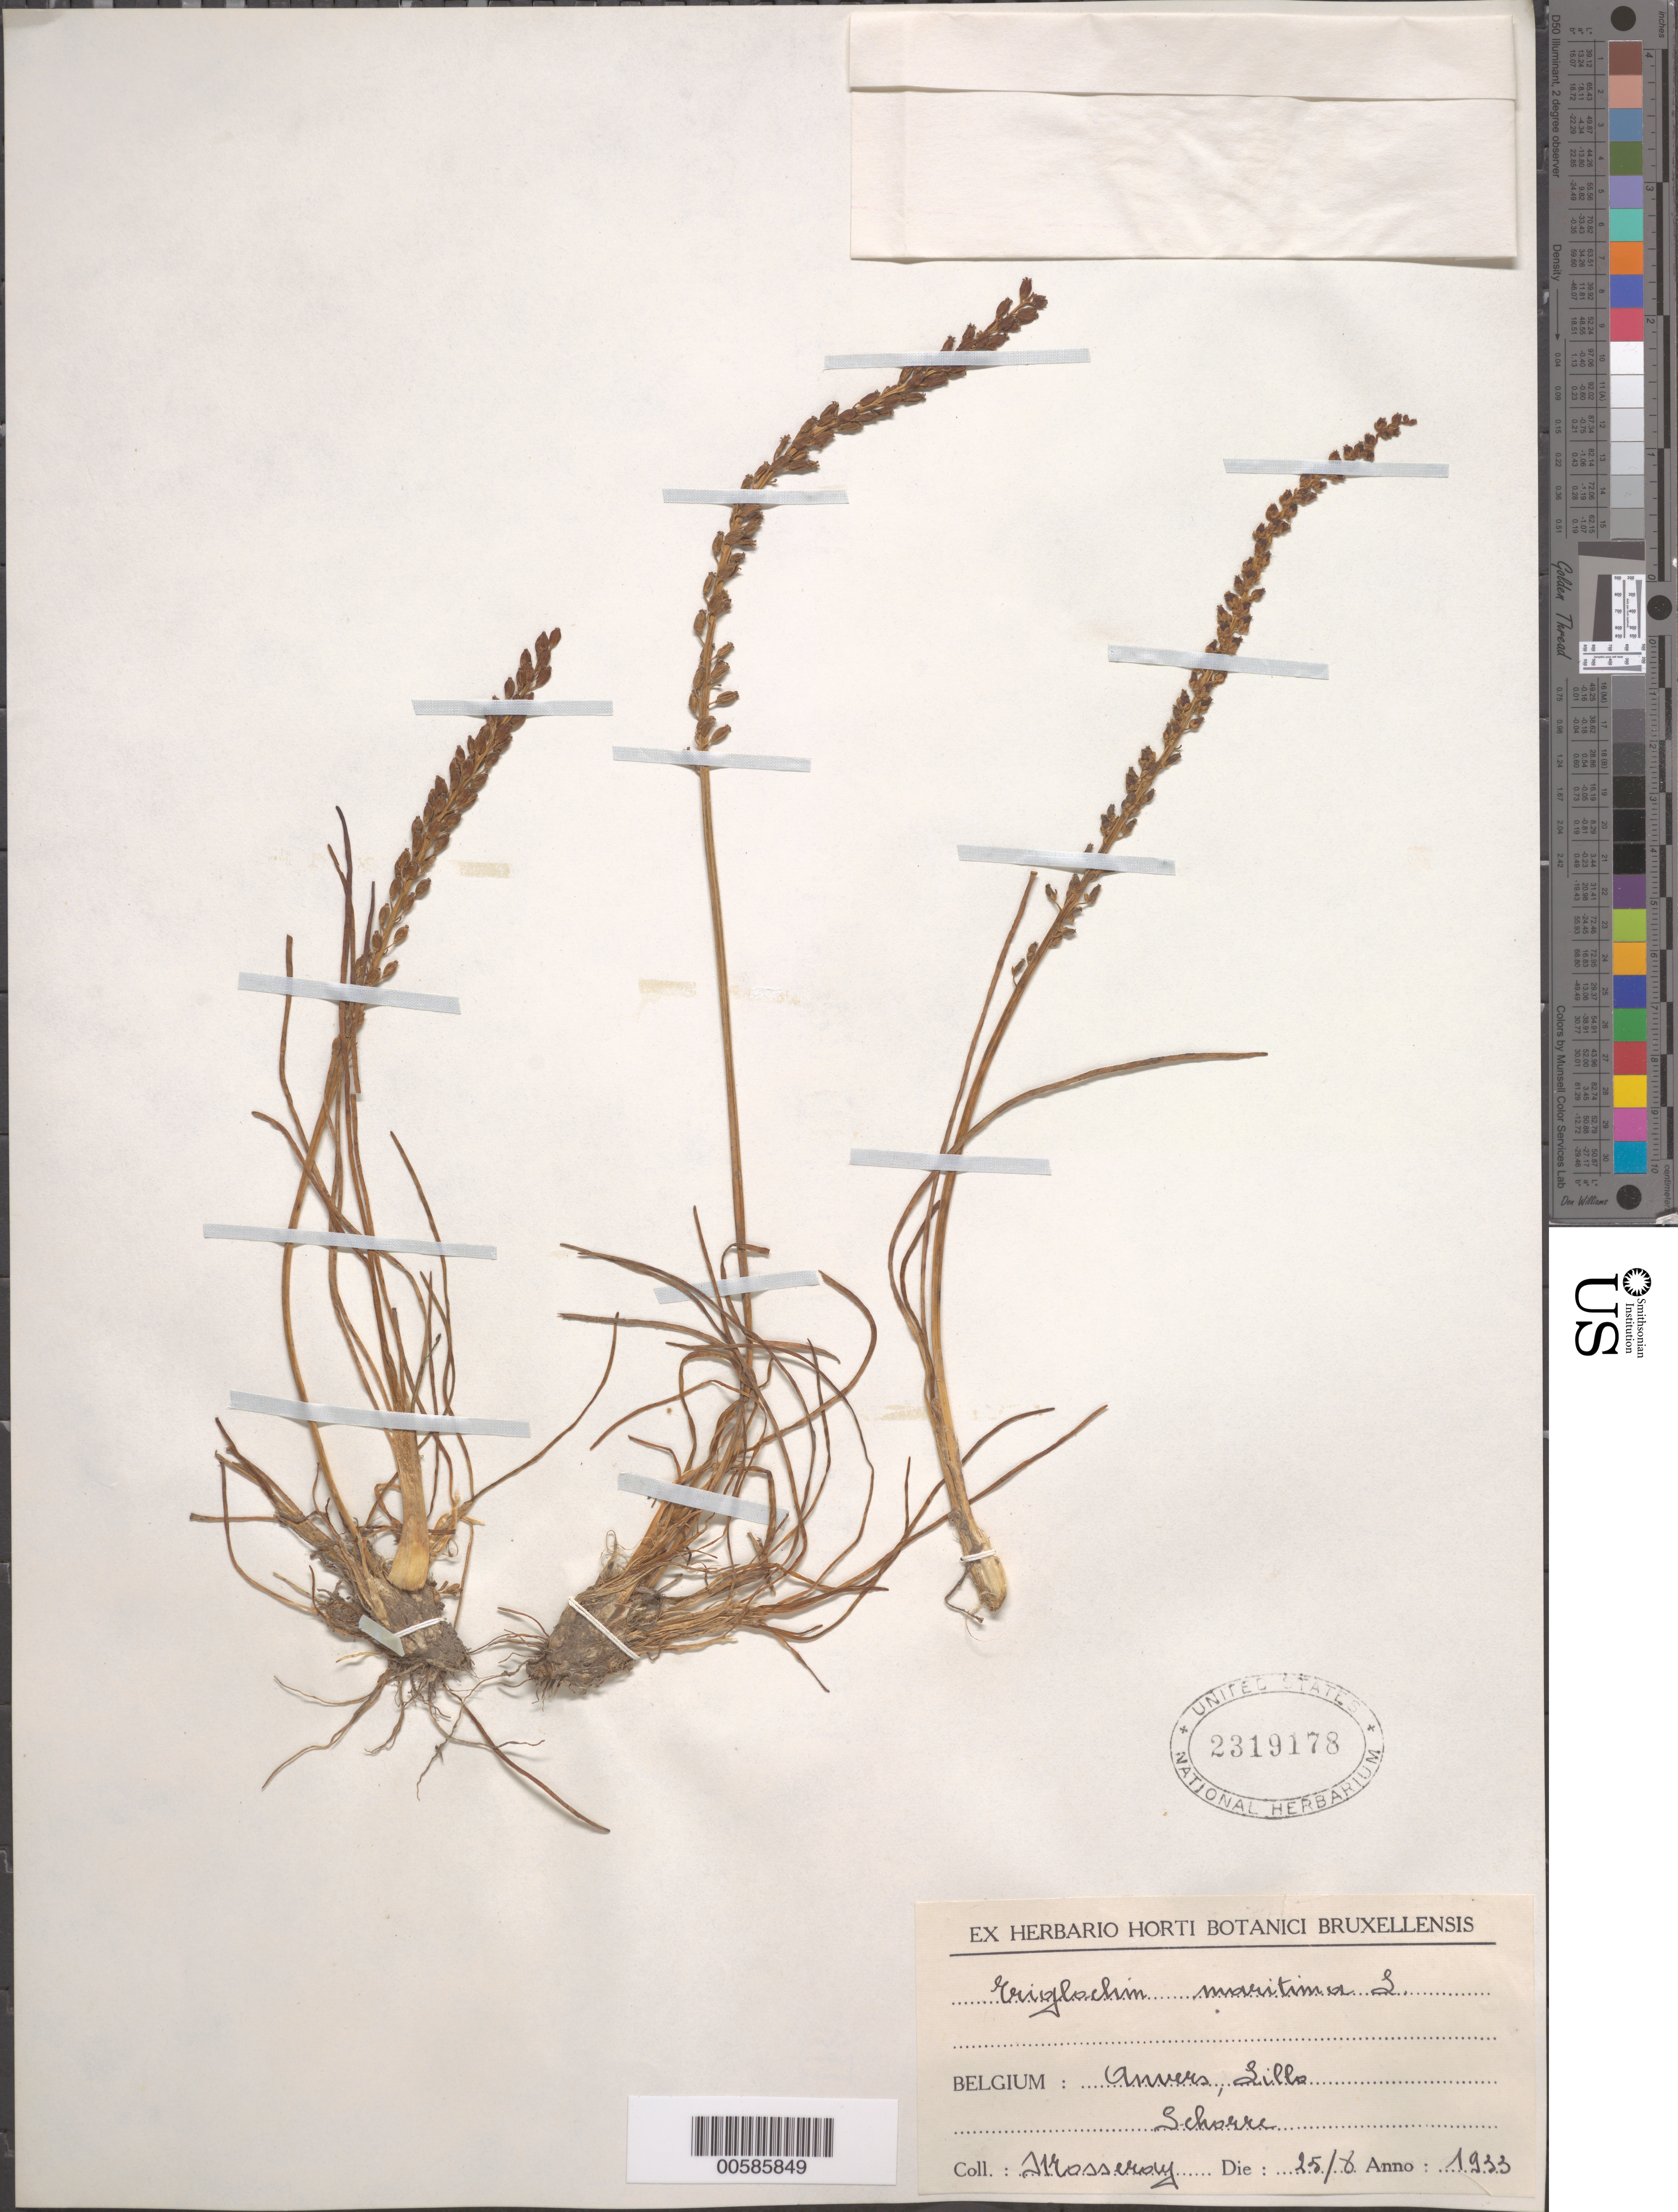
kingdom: Plantae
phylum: Tracheophyta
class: Liliopsida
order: Alismatales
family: Juncaginaceae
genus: Triglochin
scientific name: Triglochin maritima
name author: L.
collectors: -. Massersy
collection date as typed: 25 Aug 1933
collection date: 1933-08-25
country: Belgium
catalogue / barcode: US 2319178